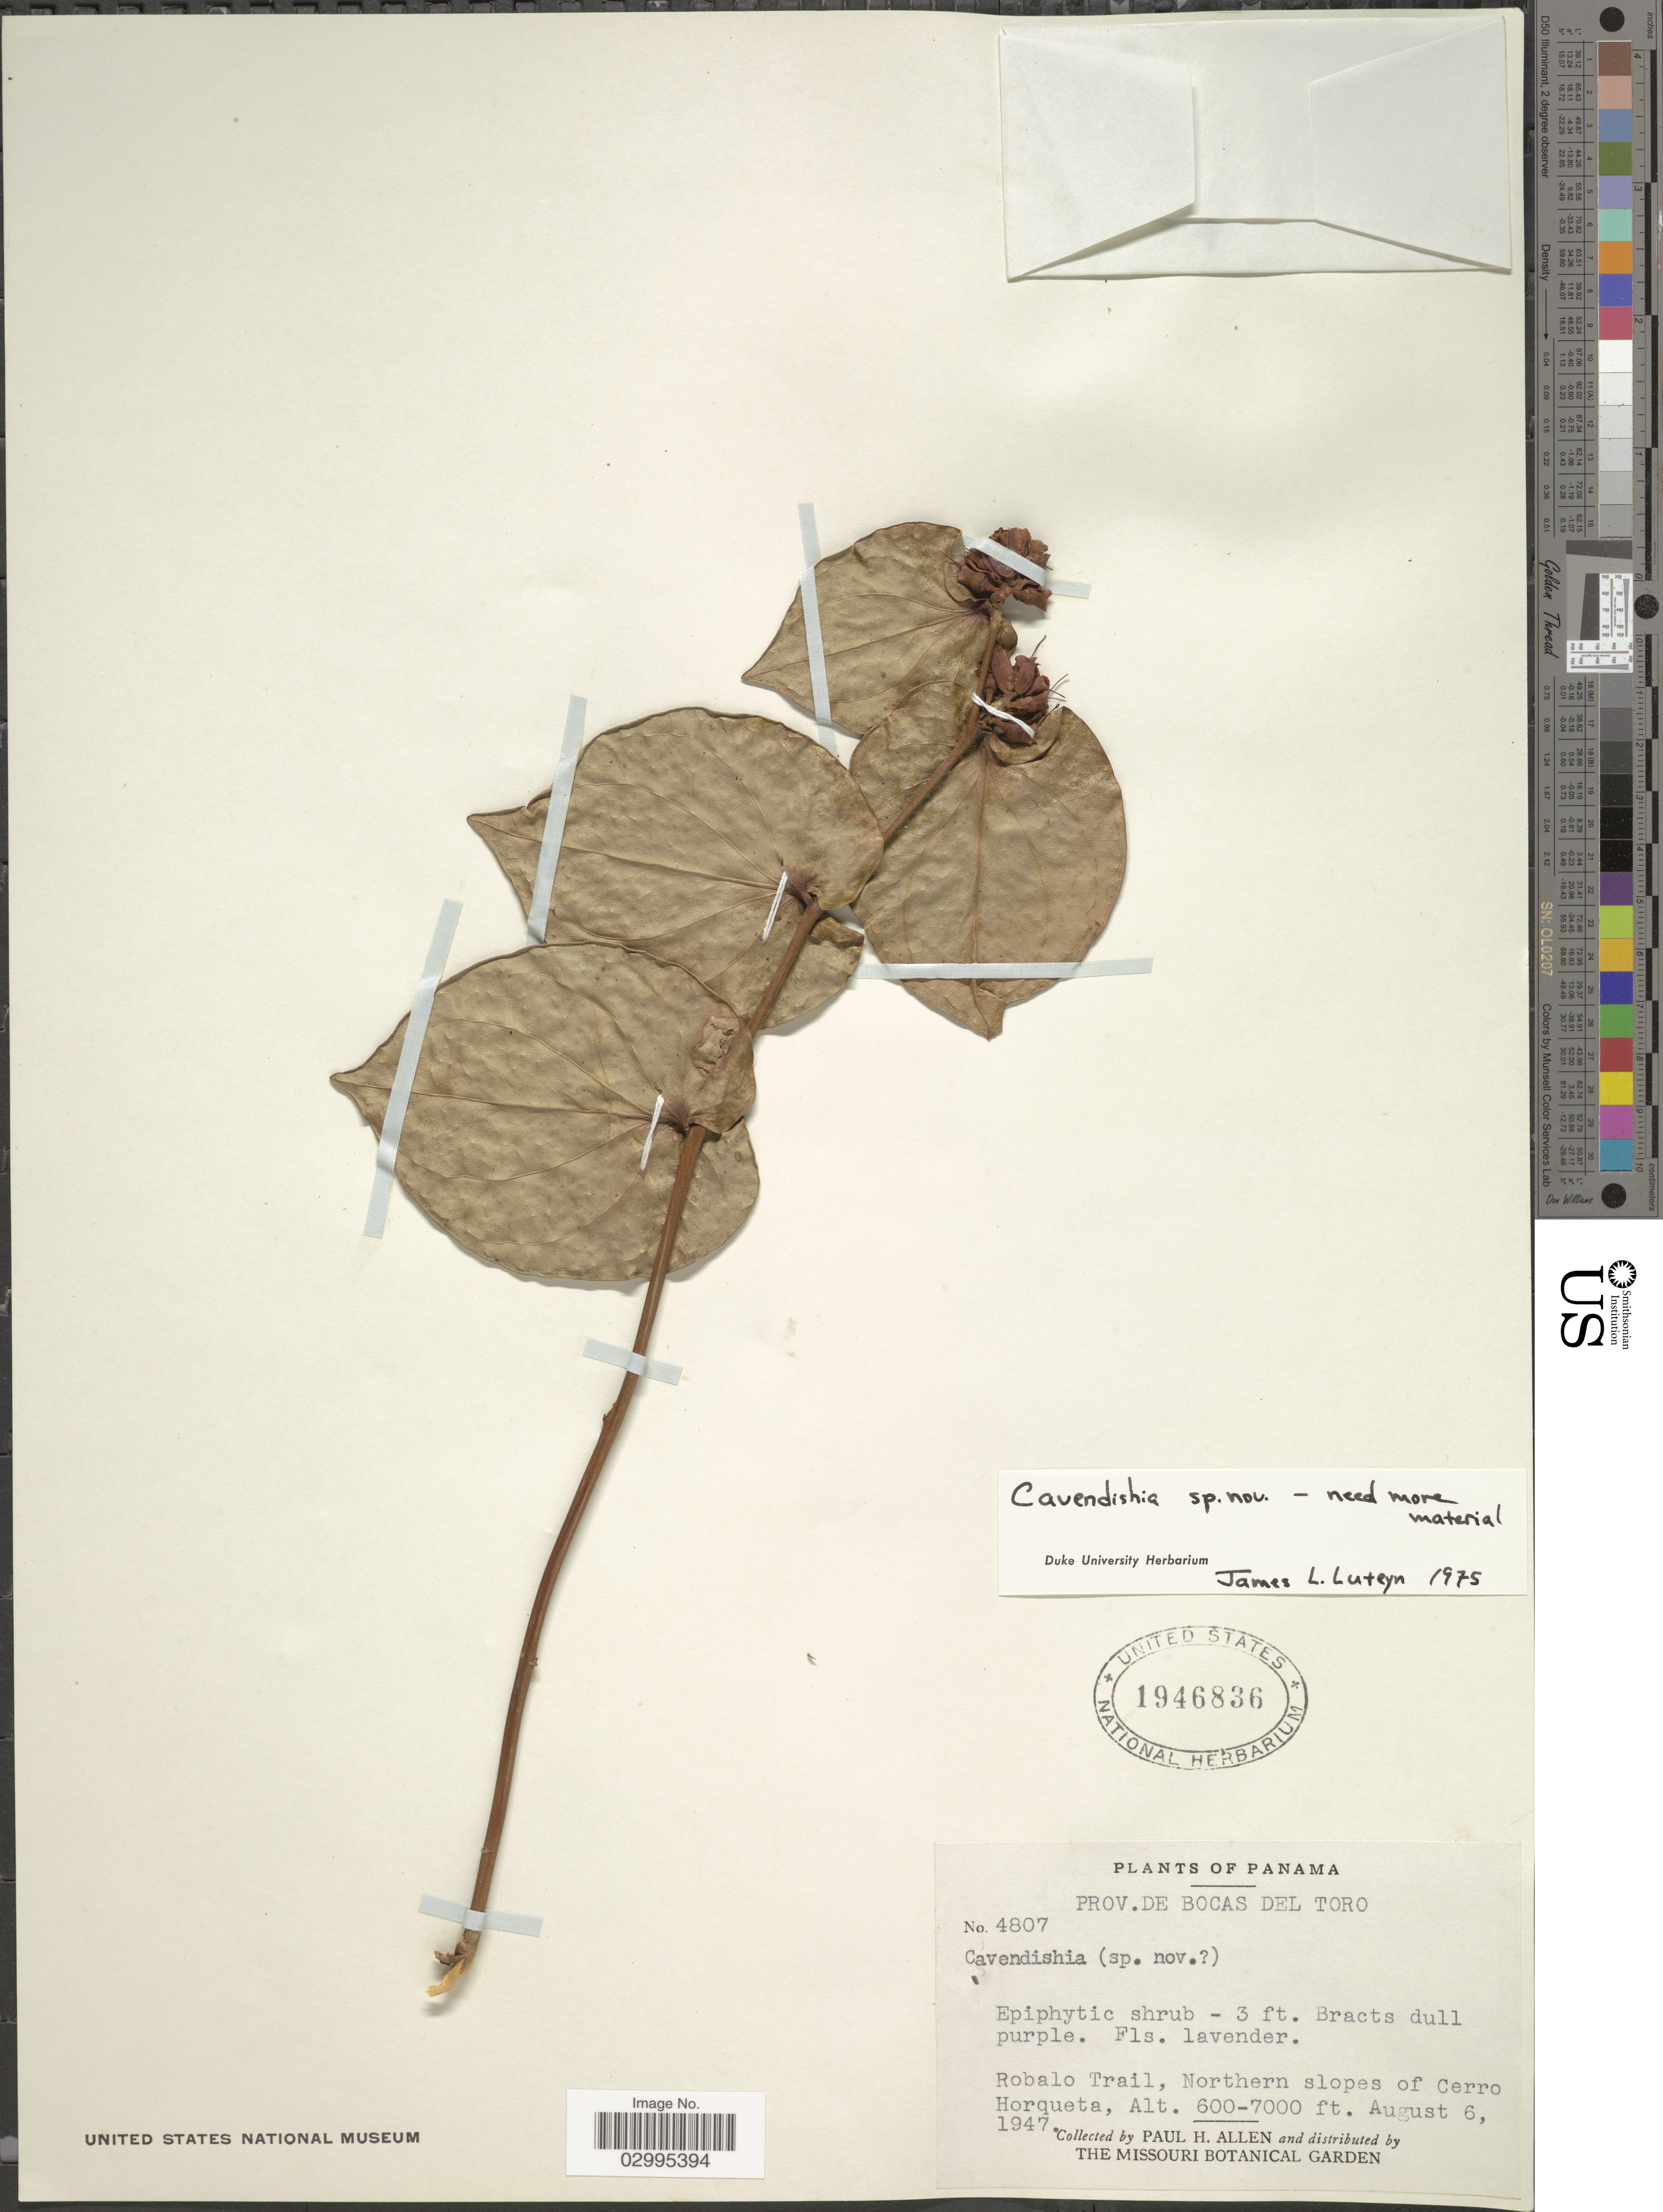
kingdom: Plantae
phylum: Tracheophyta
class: Magnoliopsida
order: Ericales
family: Ericaceae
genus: Cavendishia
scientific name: Cavendishia sp.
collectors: P. H. Allen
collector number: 4807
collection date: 1947-08-06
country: Panama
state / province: Bocas del Toro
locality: Robalo Trail, northen slopes of Cerro Horqueta.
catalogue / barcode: US 1946836